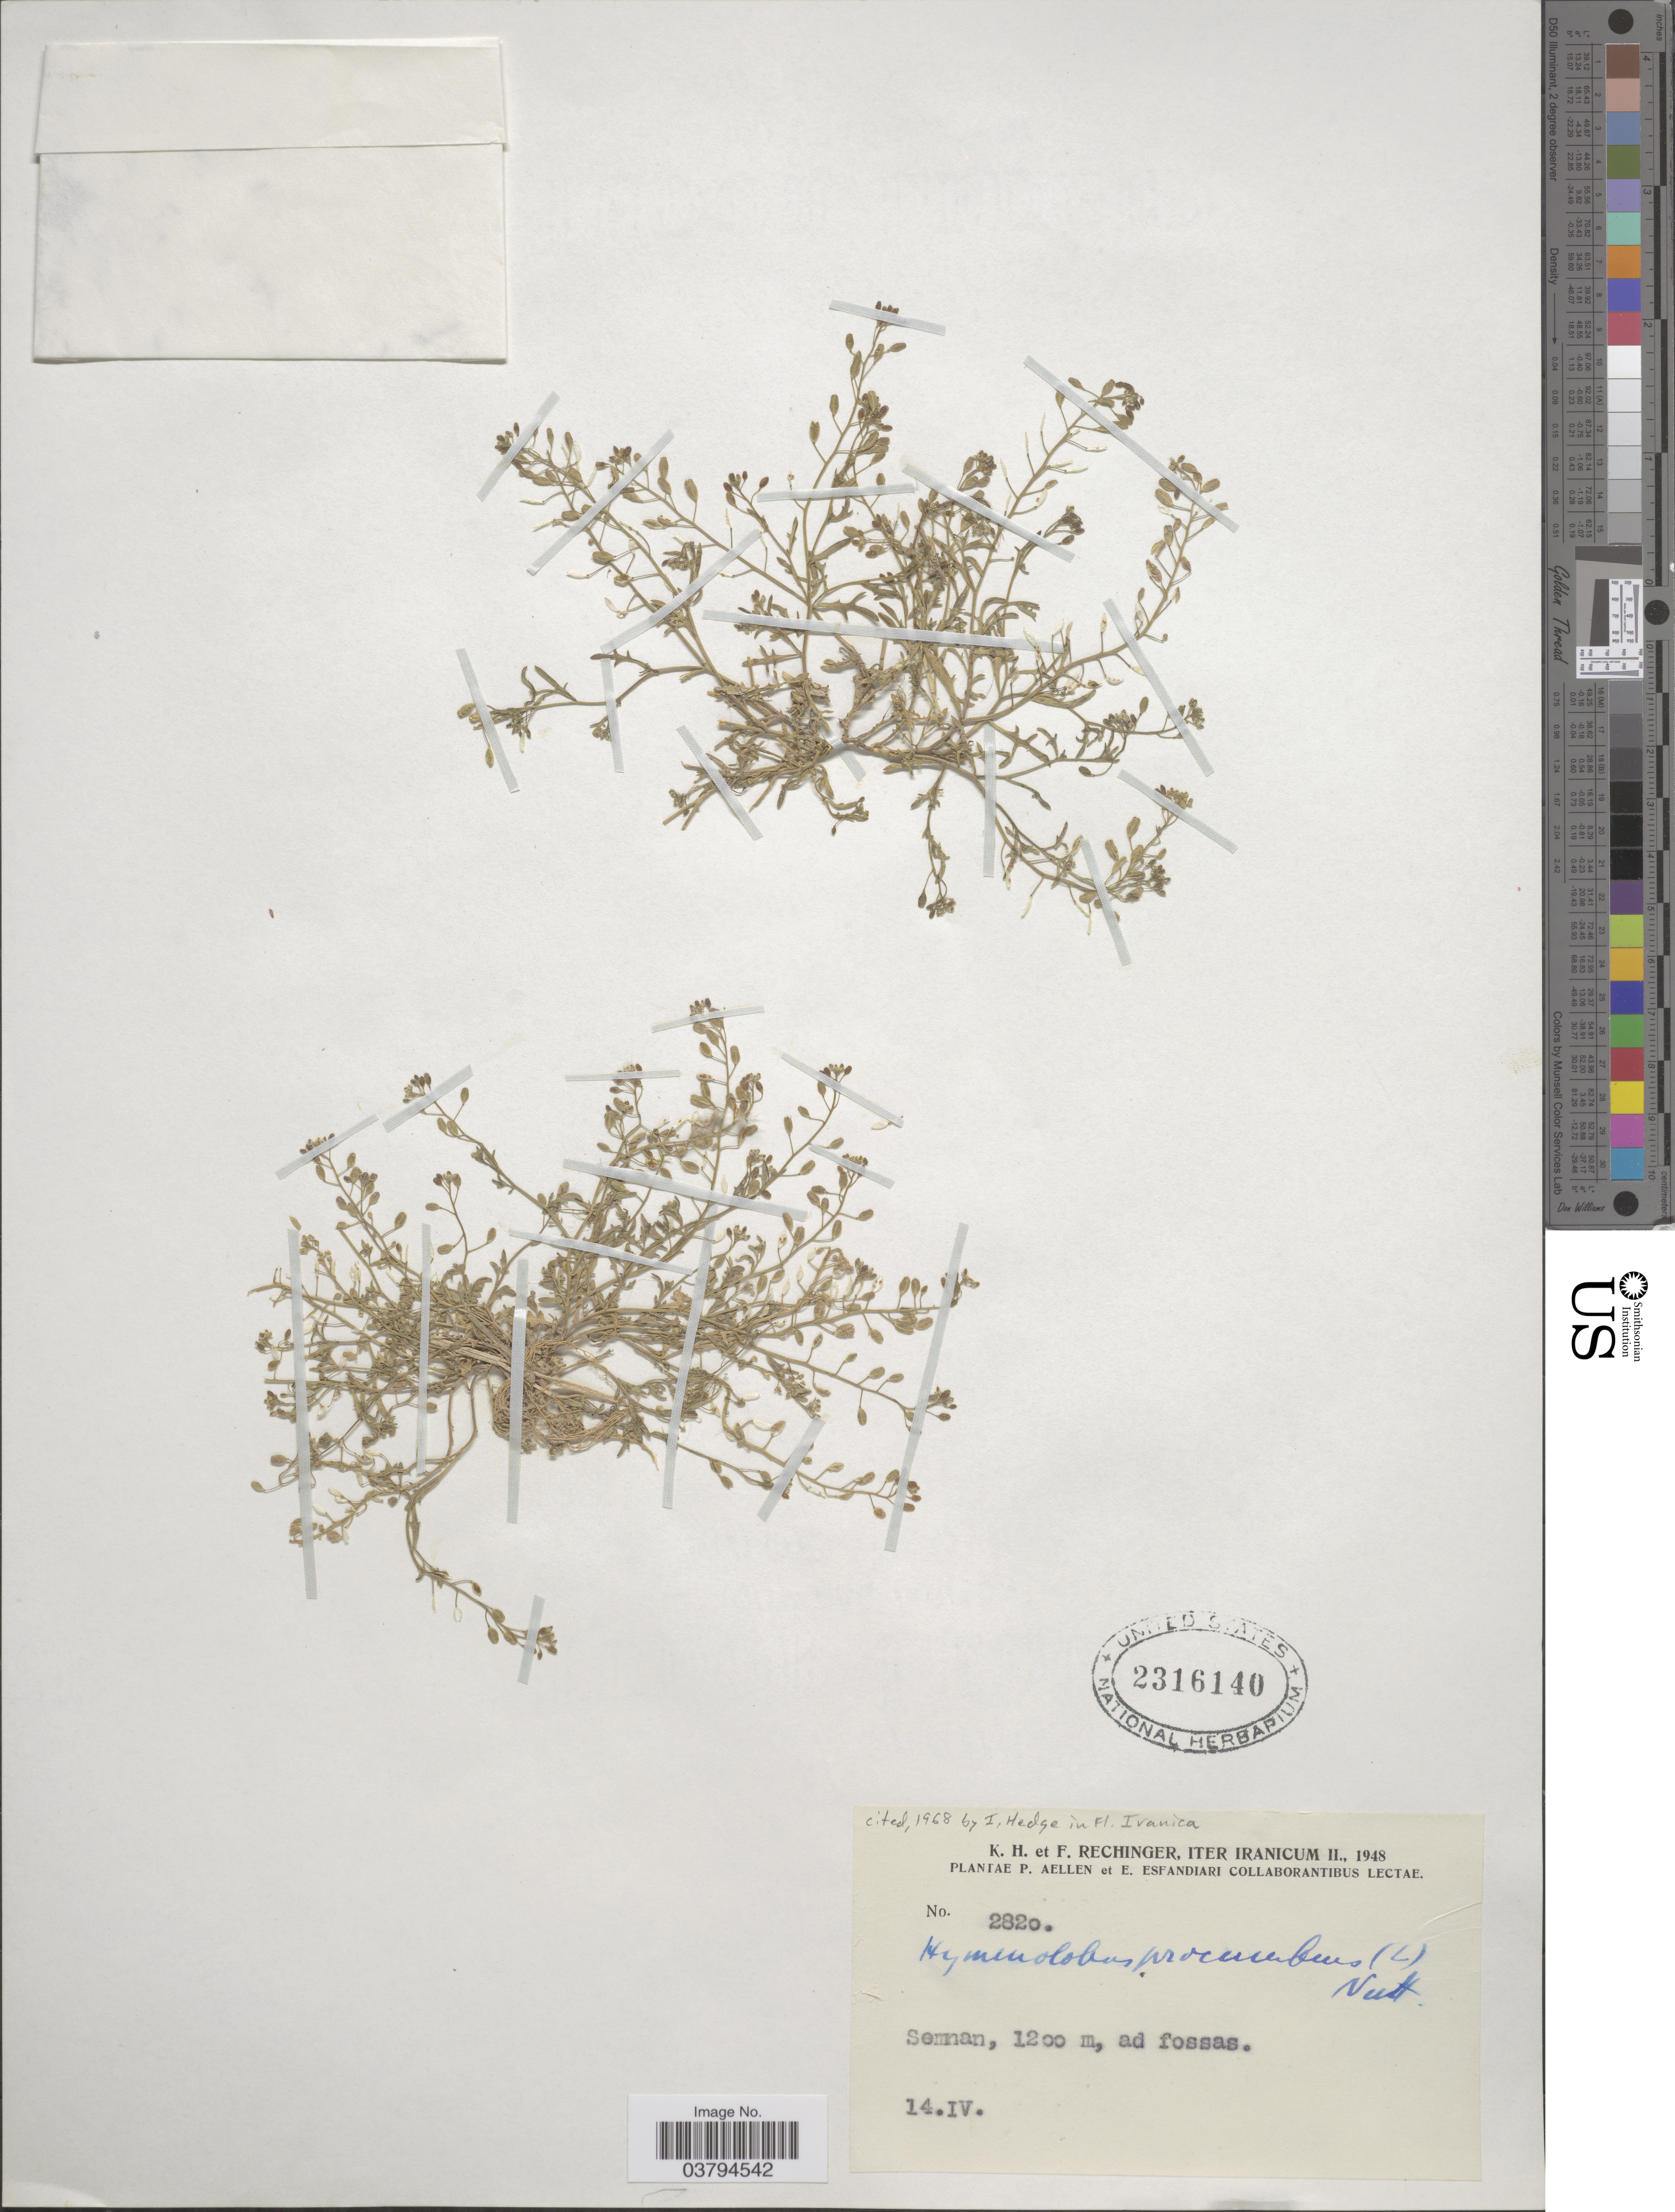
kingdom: Plantae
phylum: Tracheophyta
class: Magnoliopsida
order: Brassicales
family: Brassicaceae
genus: Hymenolobus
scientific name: Hymenolobus procumbens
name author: Nutt.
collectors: K. H. Rechinger & F. Rechinger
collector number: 2820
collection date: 1948-04-14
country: Iran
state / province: Semnan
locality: Iter Iranicum II. Semnan.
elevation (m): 1200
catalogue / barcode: US 2316140